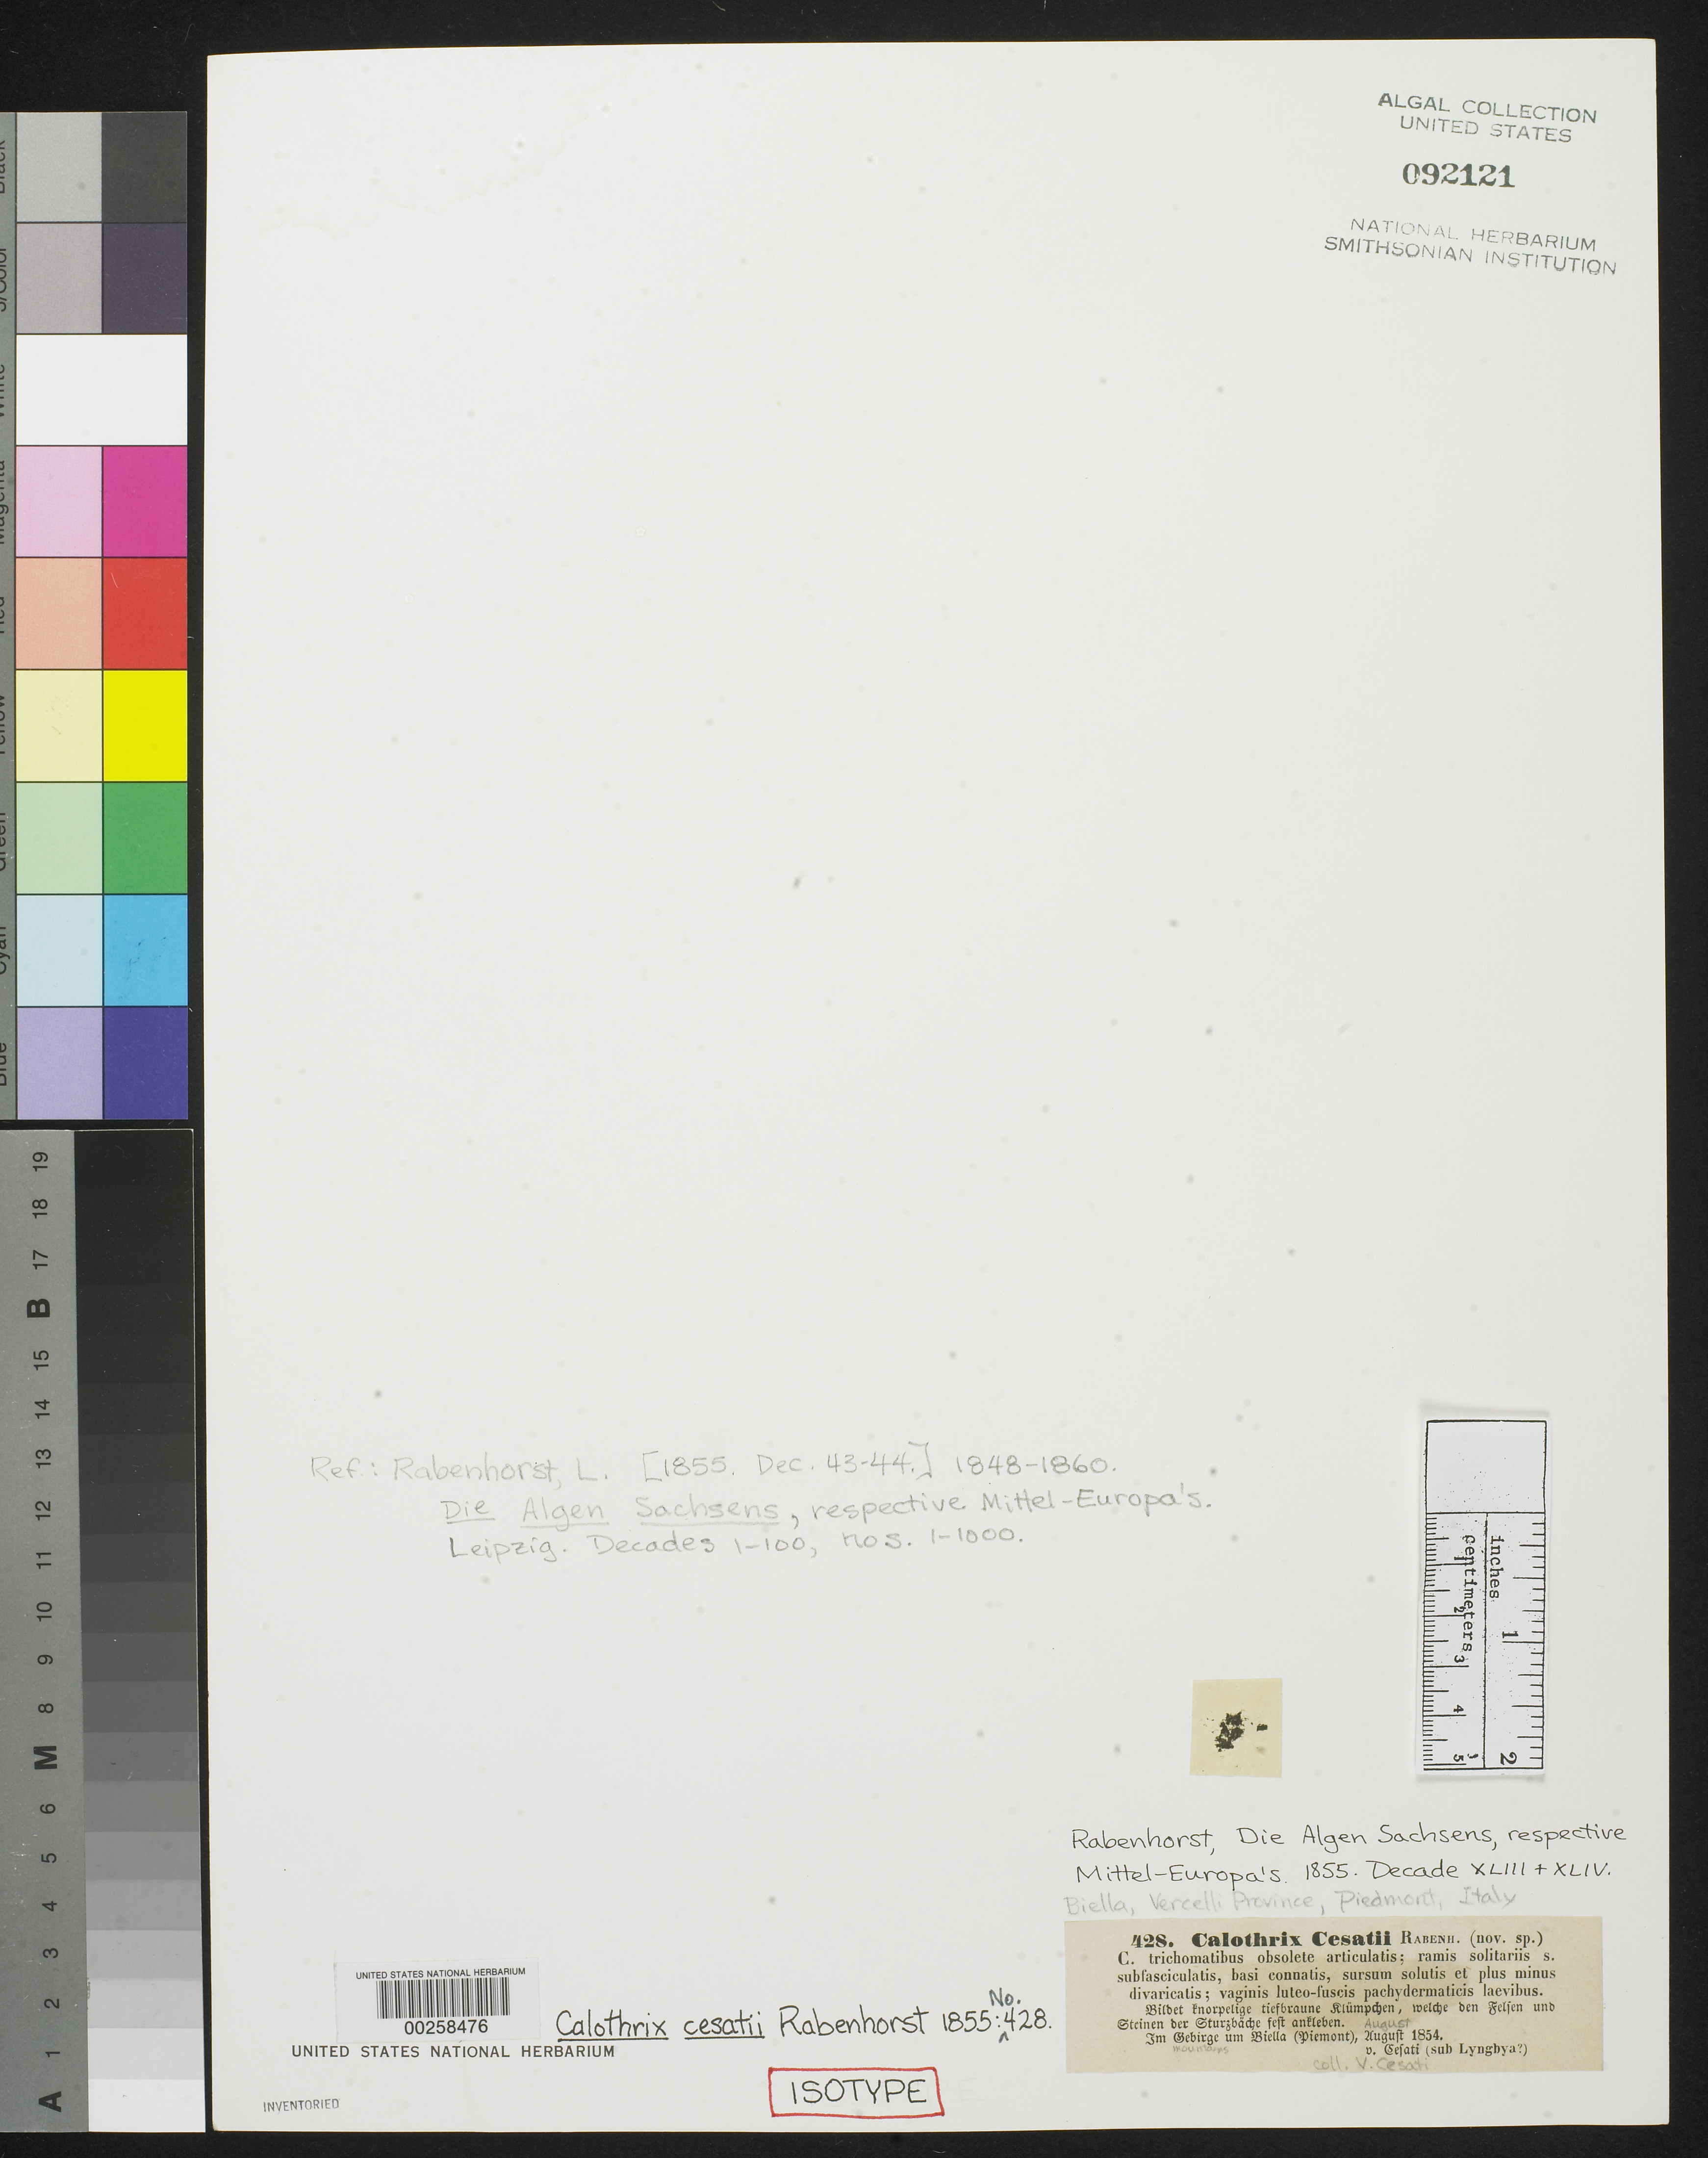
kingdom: Bacteria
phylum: Cyanobacteria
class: Cyanobacteriia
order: Cyanobacteriales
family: Rivulariaceae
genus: Calothrix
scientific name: Calothrix cesatii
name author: Rabenh.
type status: Isotype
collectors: V. de Cesati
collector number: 428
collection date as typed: Aug 1854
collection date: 1854-08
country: Italy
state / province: Piedmont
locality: Biella, Vercelli Province.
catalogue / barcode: US 92121